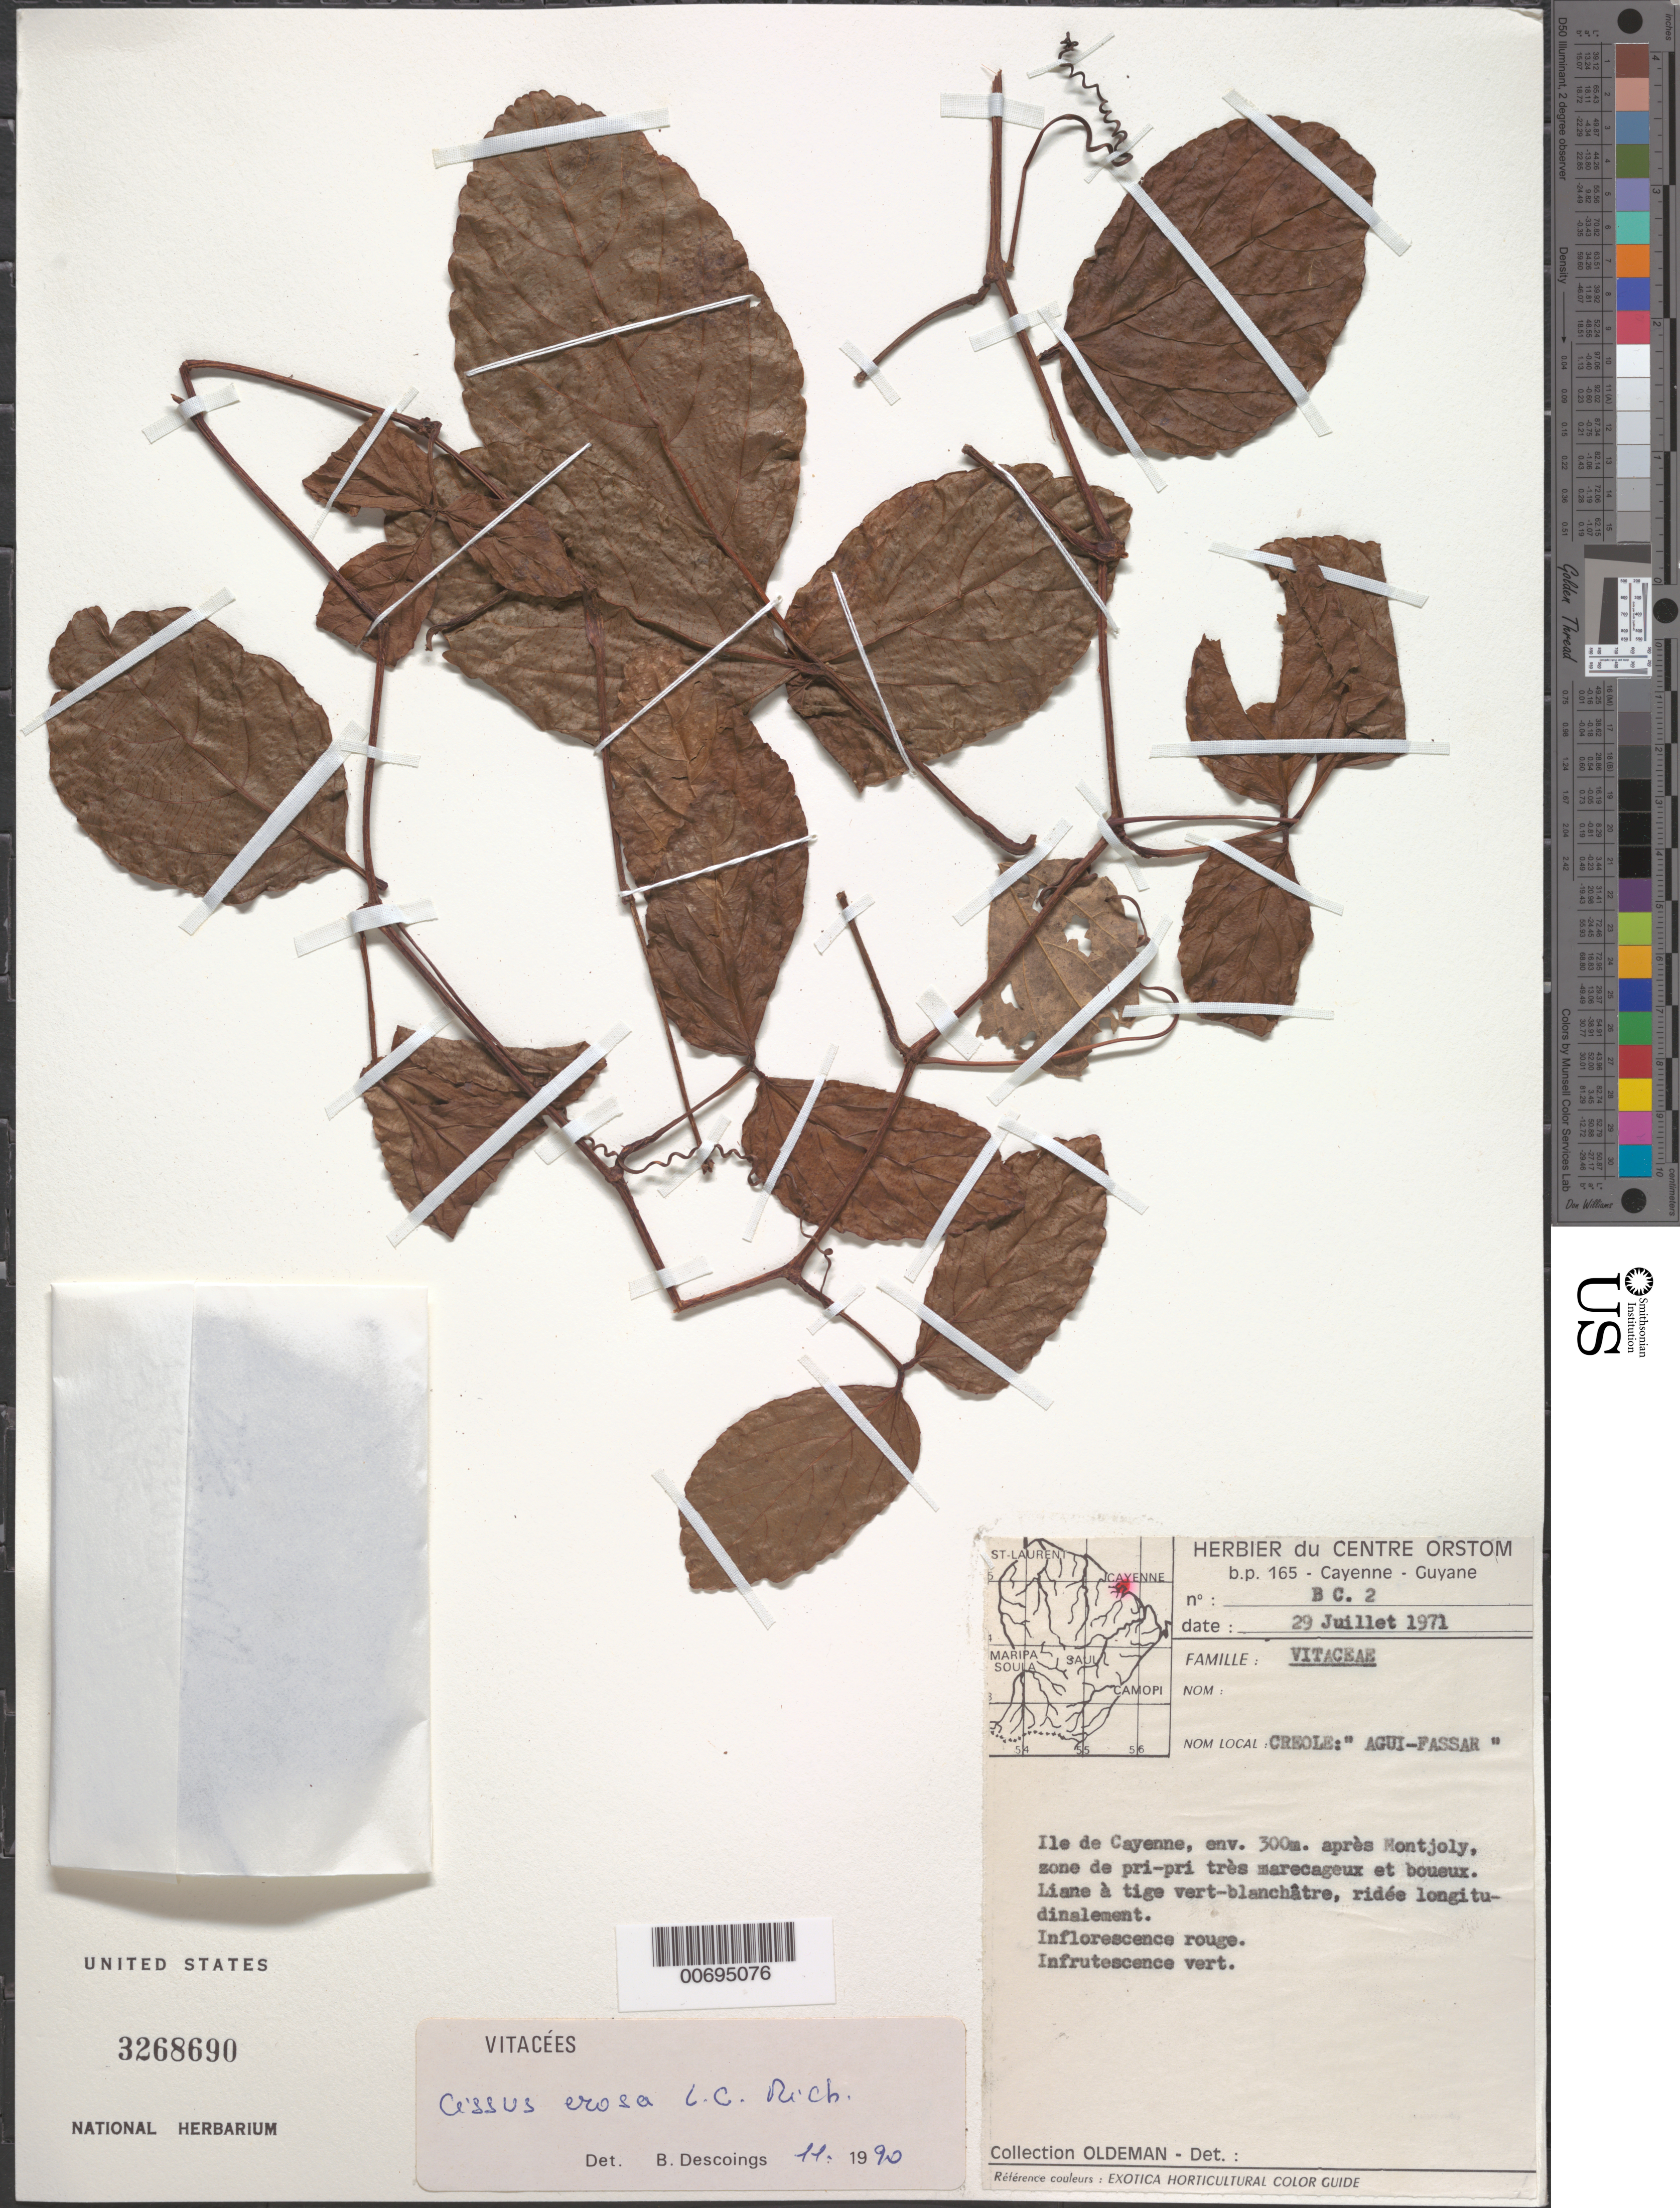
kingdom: Plantae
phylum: Tracheophyta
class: Magnoliopsida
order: Vitales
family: Vitaceae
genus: Cissus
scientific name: Cissus erosa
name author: Rich.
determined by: Descoings, B. M.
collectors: R. Oldeman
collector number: BC 2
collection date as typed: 29-Jul-71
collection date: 1971-07-29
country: French Guiana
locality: Ile de Cayenne, env. 300 m après Montjoly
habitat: Zone de pri-pri marecageux et boueux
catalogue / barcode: US 3268690